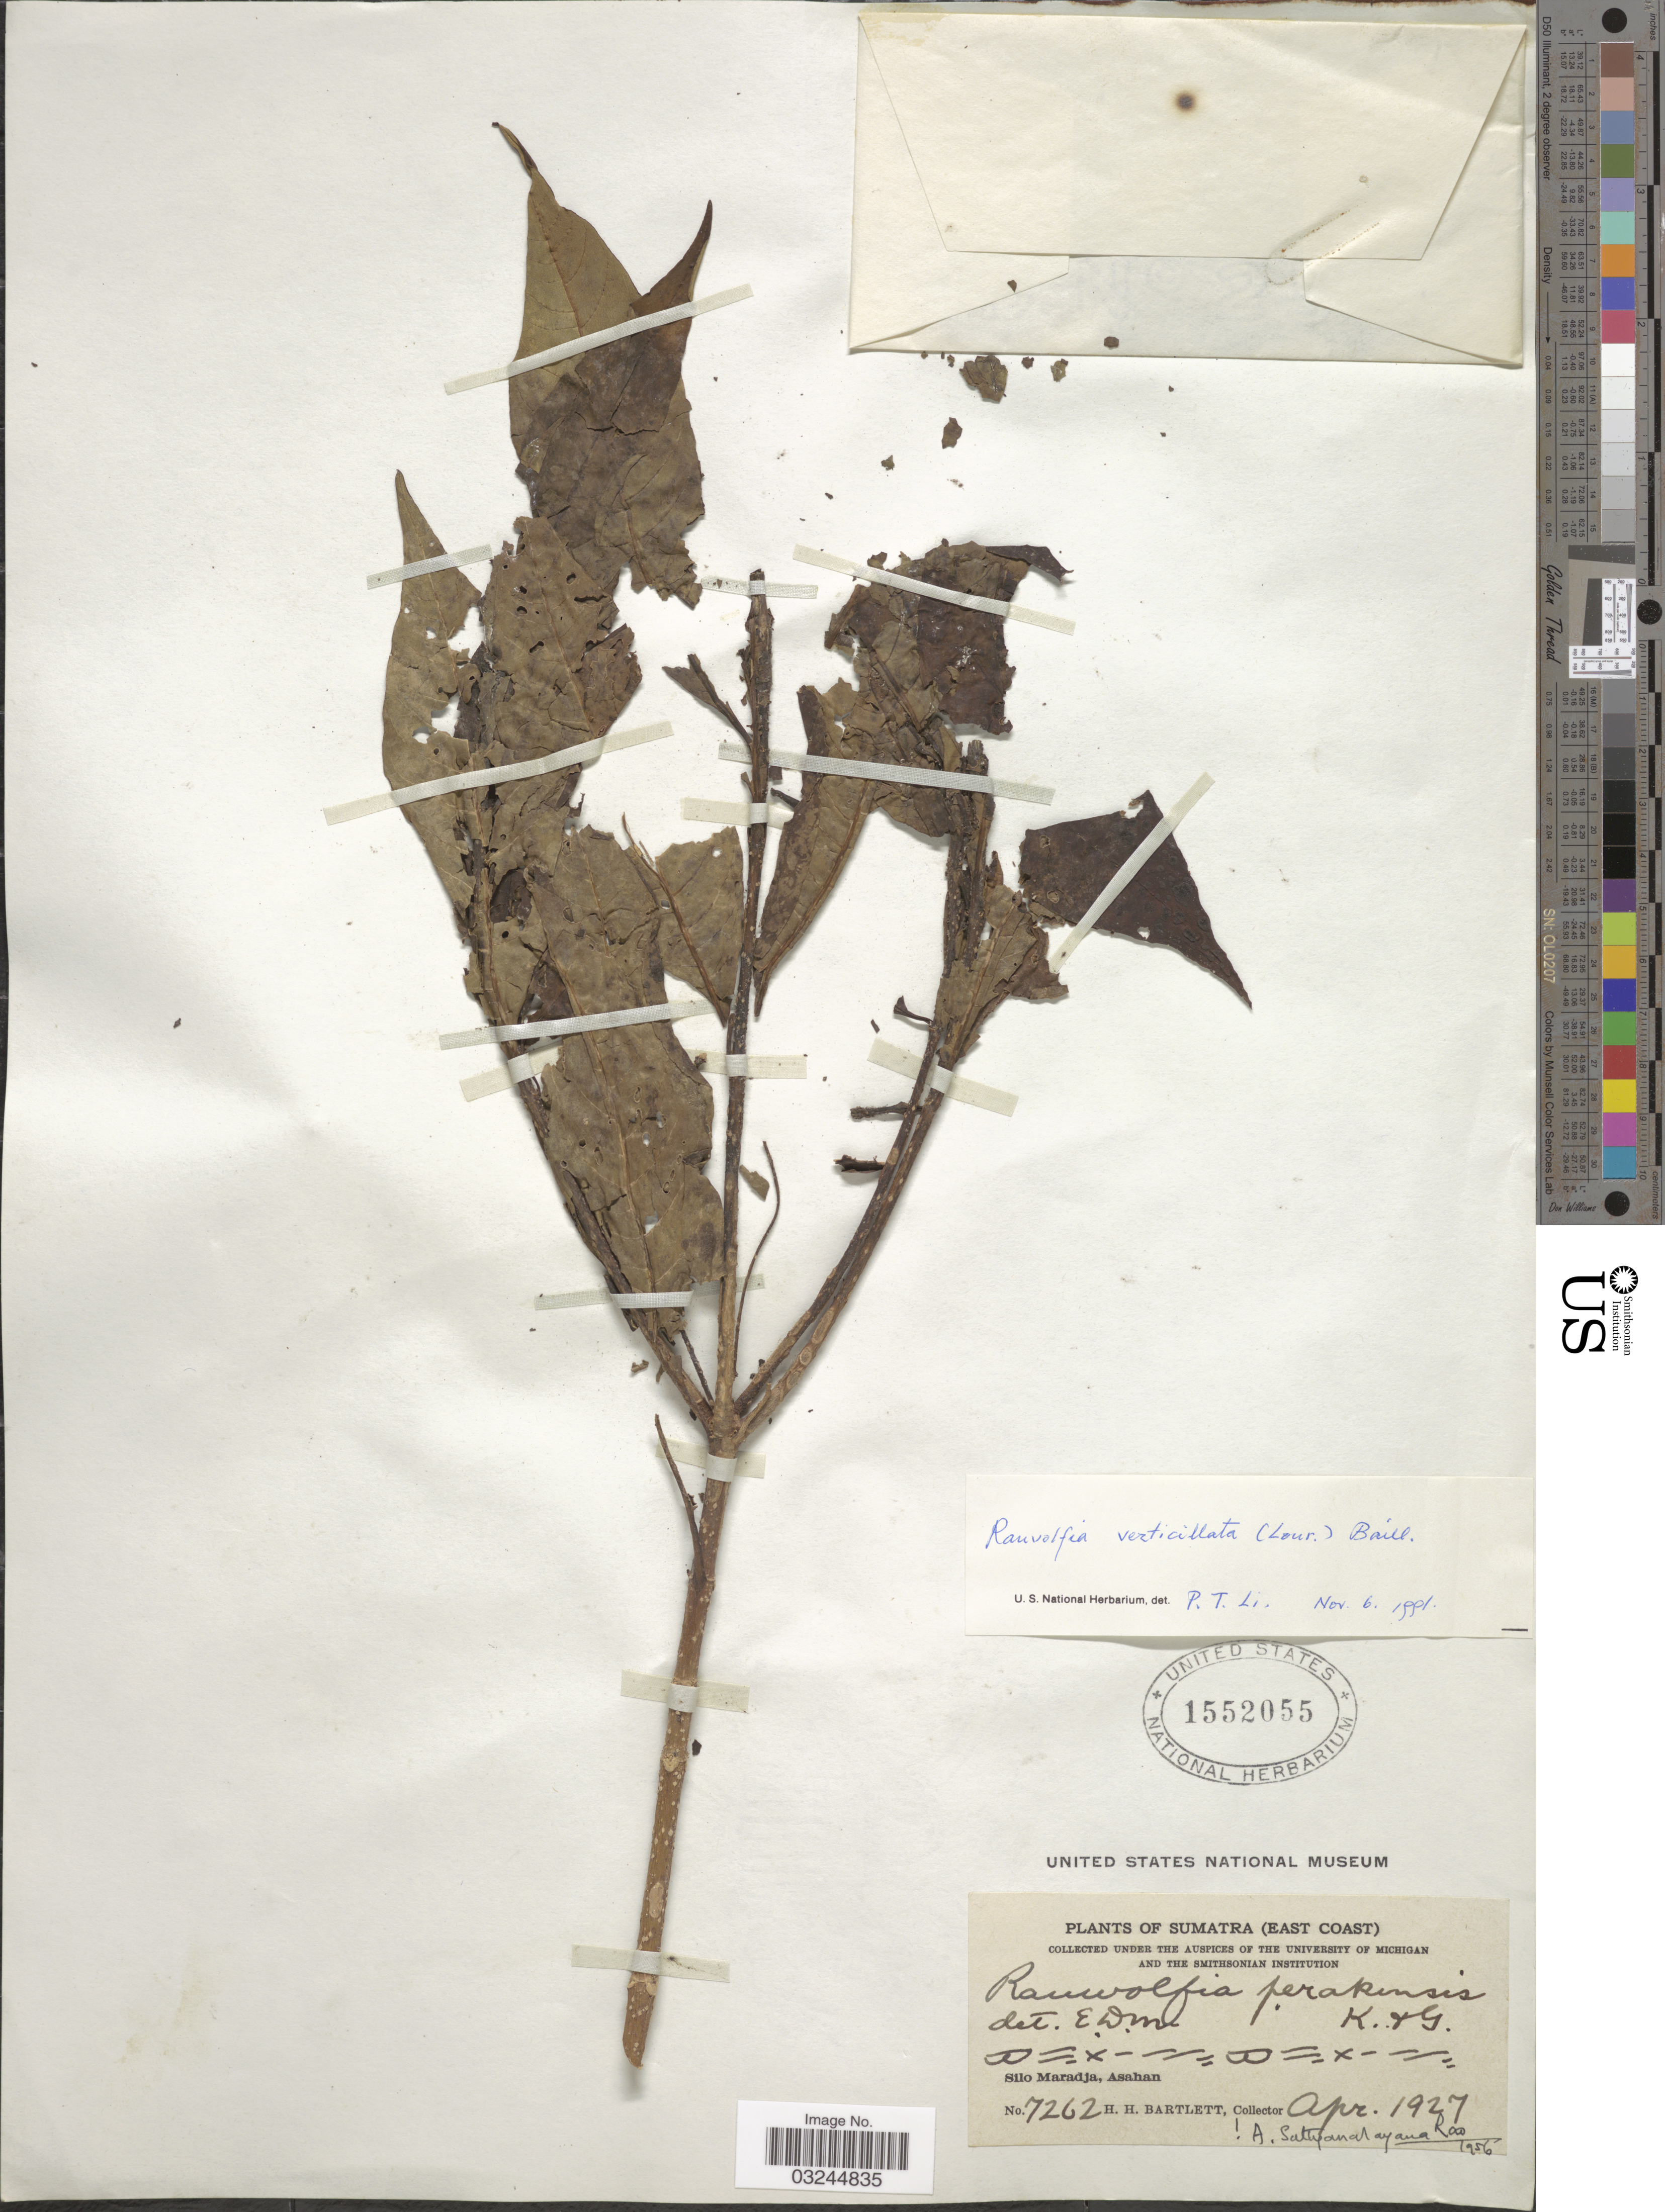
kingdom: Plantae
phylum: Tracheophyta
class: Magnoliopsida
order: Gentianales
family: Apocynaceae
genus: Rauvolfia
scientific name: Rauvolfia verticillata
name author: (Lour.) Baill.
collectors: H. H. Bartlett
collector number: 7262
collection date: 1927-04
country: Indonesia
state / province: Sumatra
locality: (East Coast). Silo Maradja, Asahan.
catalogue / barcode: US 1552055